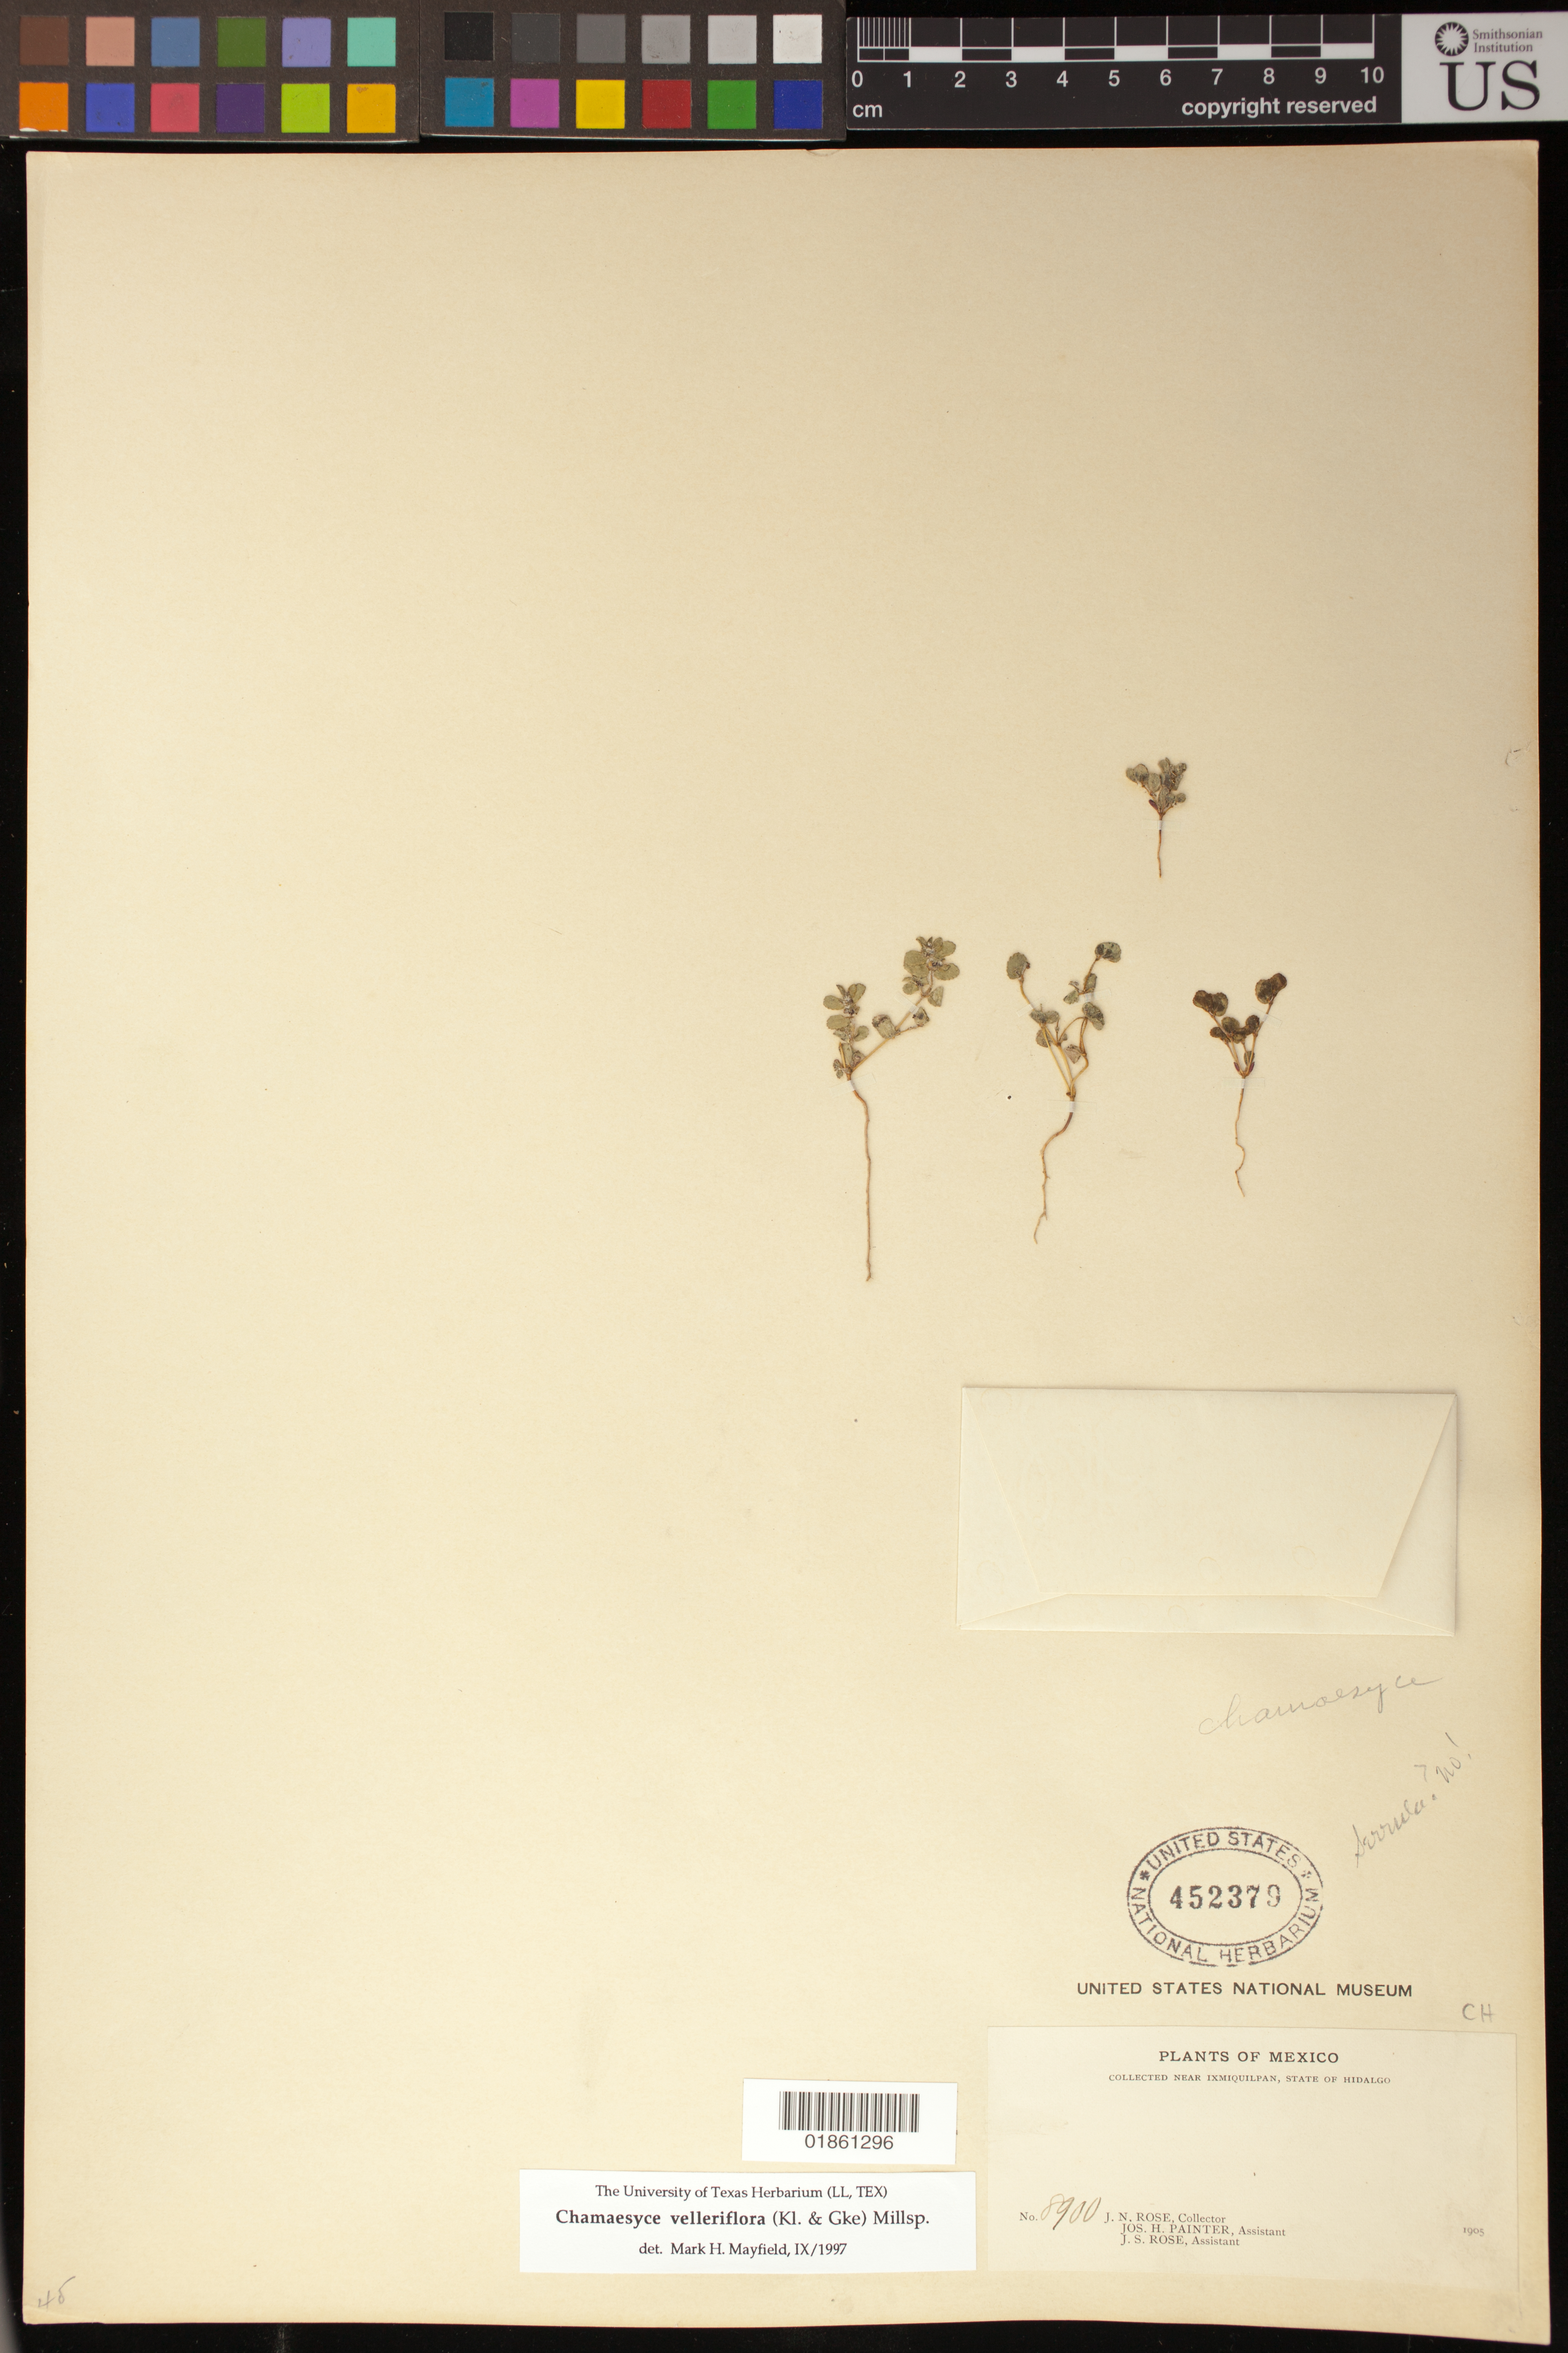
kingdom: Plantae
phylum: Tracheophyta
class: Magnoliopsida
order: Malpighiales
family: Euphorbiaceae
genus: Euphorbia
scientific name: Euphorbia velleriflora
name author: (Klotzsch & Garcke) Boiss.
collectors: J. N. Rose, J. H. Painter & J. S. Rose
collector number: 8900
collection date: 1905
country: Mexico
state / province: Hidalgo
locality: Near Ixmiquilpan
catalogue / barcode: US 452379